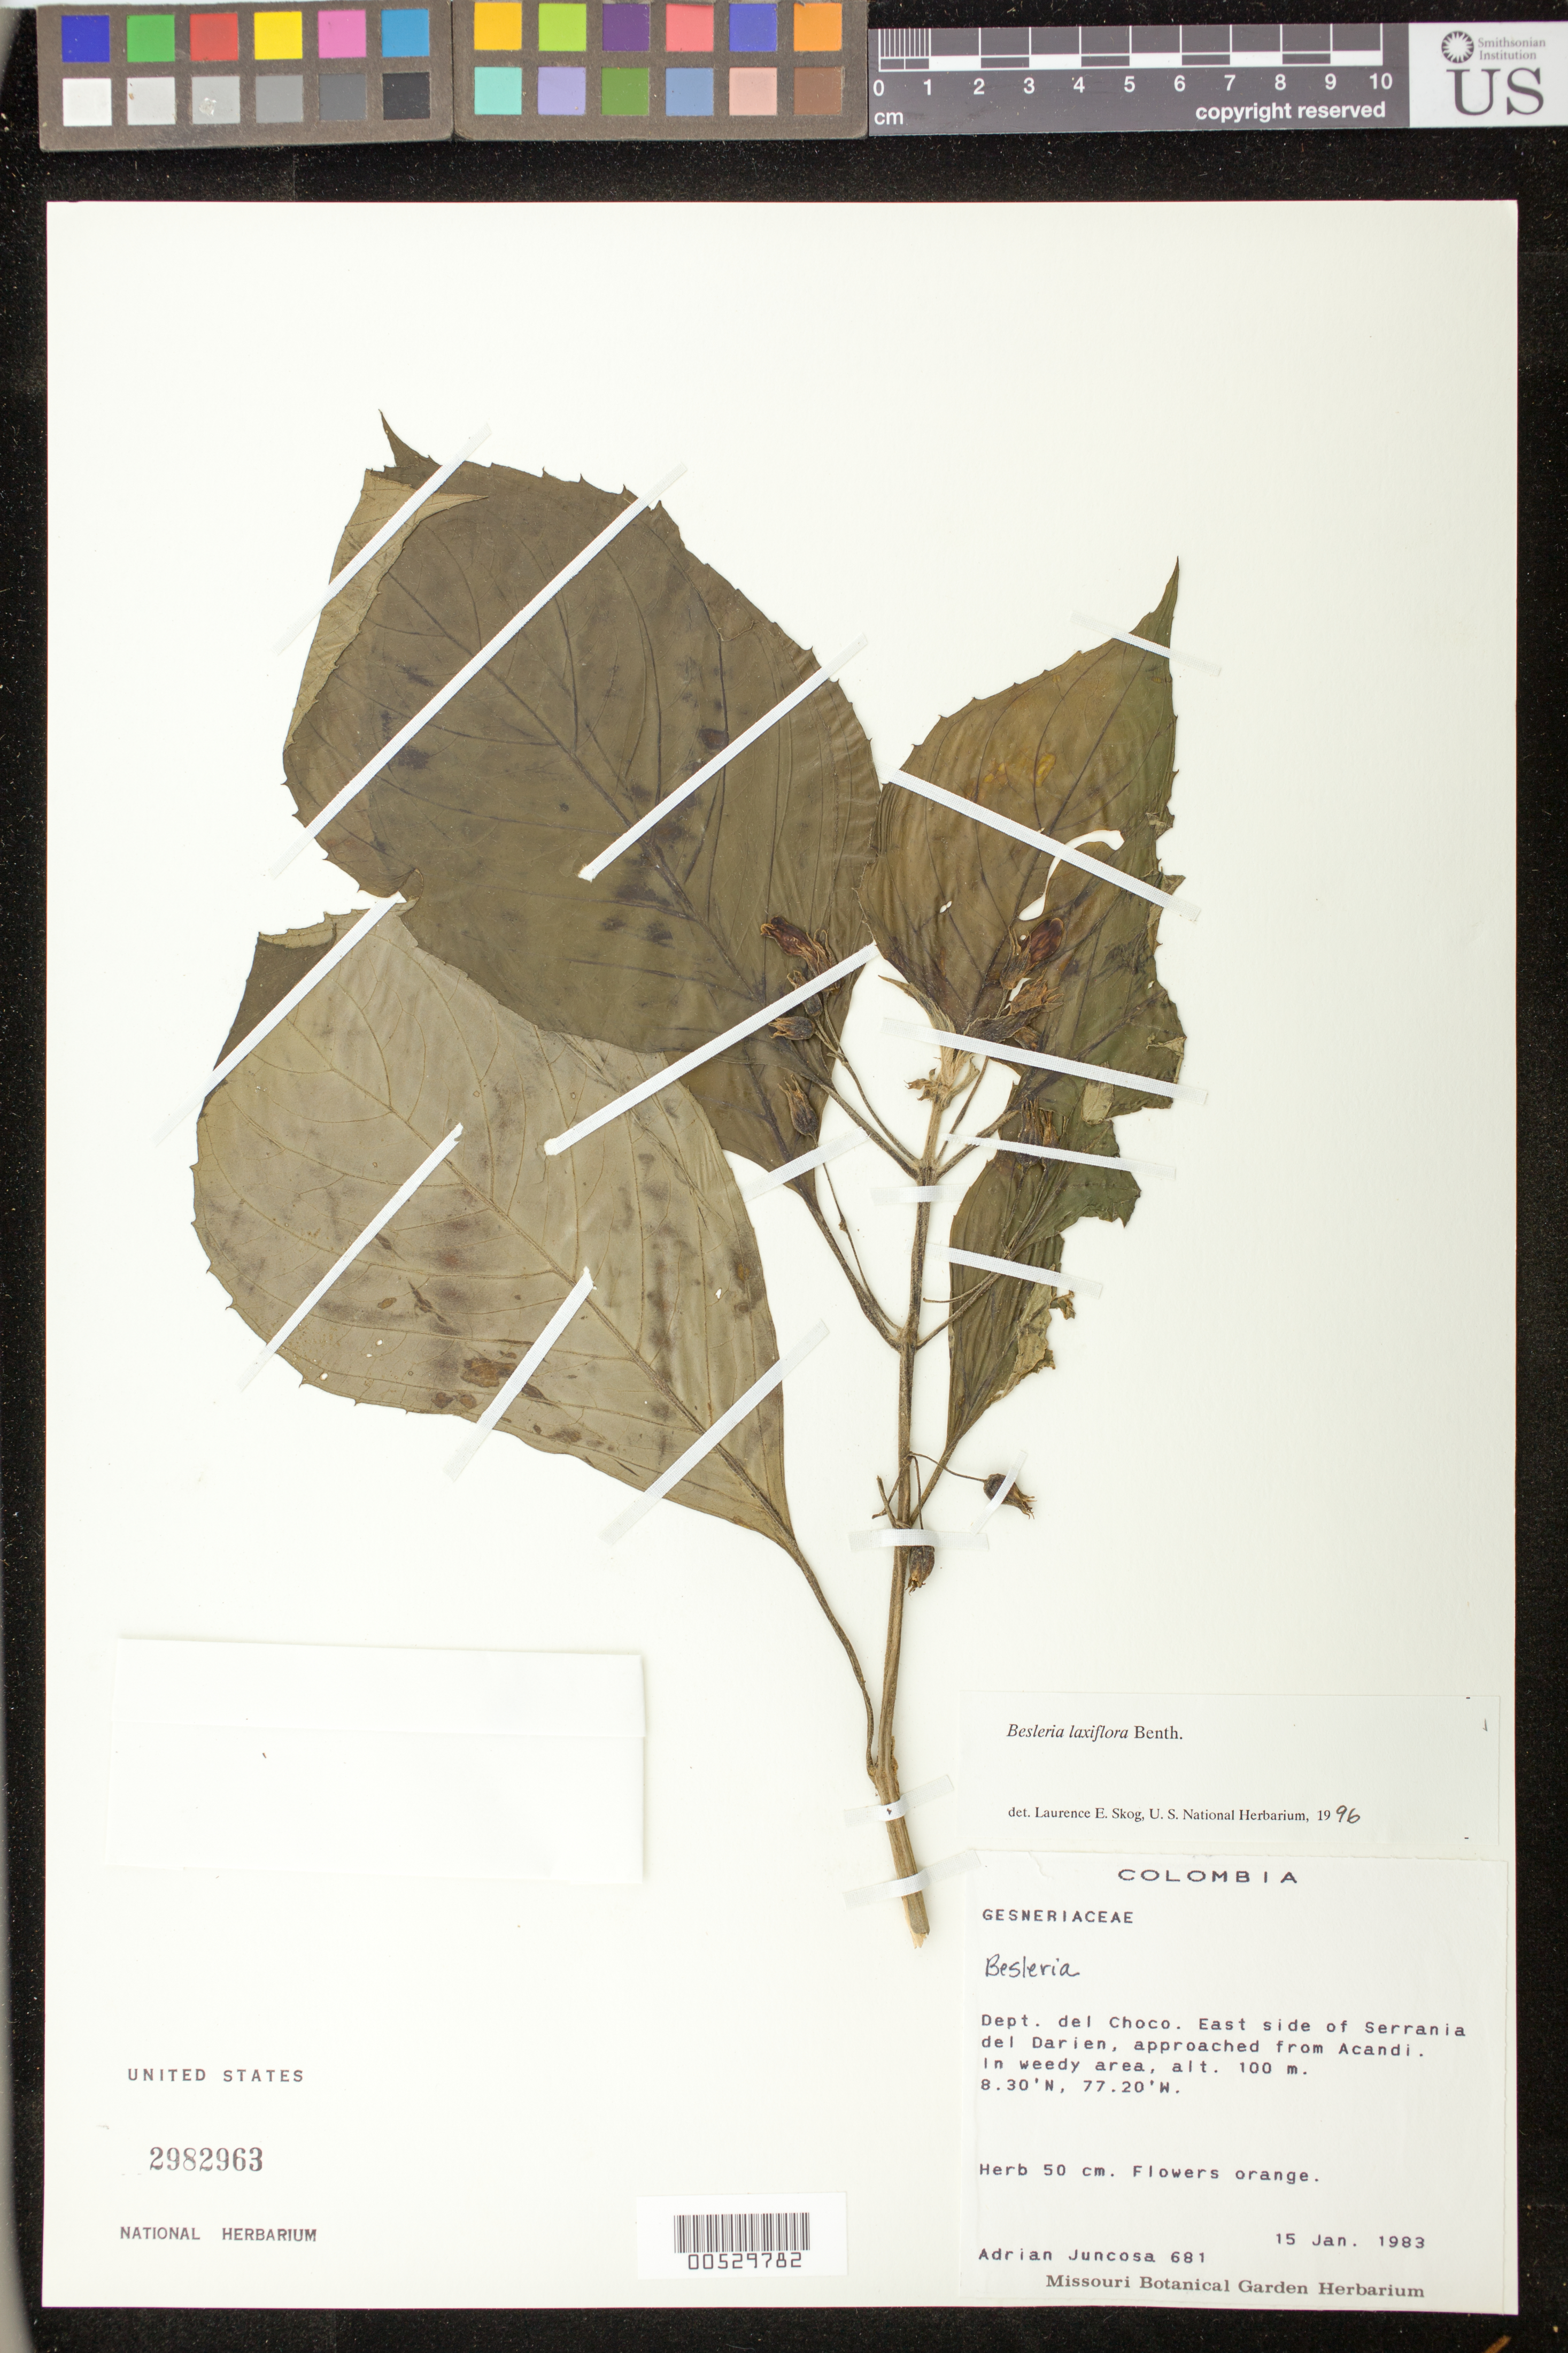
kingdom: Plantae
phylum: Tracheophyta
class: Magnoliopsida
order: Lamiales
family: Gesneriaceae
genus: Besleria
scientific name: Besleria laxiflora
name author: Benth.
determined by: Skog, Laurence E.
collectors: A. Juncosa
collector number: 681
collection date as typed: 15 Jan 1983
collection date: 1983-01-15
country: Colombia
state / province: Chocó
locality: East side of Serrania del Darien, approached from Acandi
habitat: In weedy area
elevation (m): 100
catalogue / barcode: US 2982963